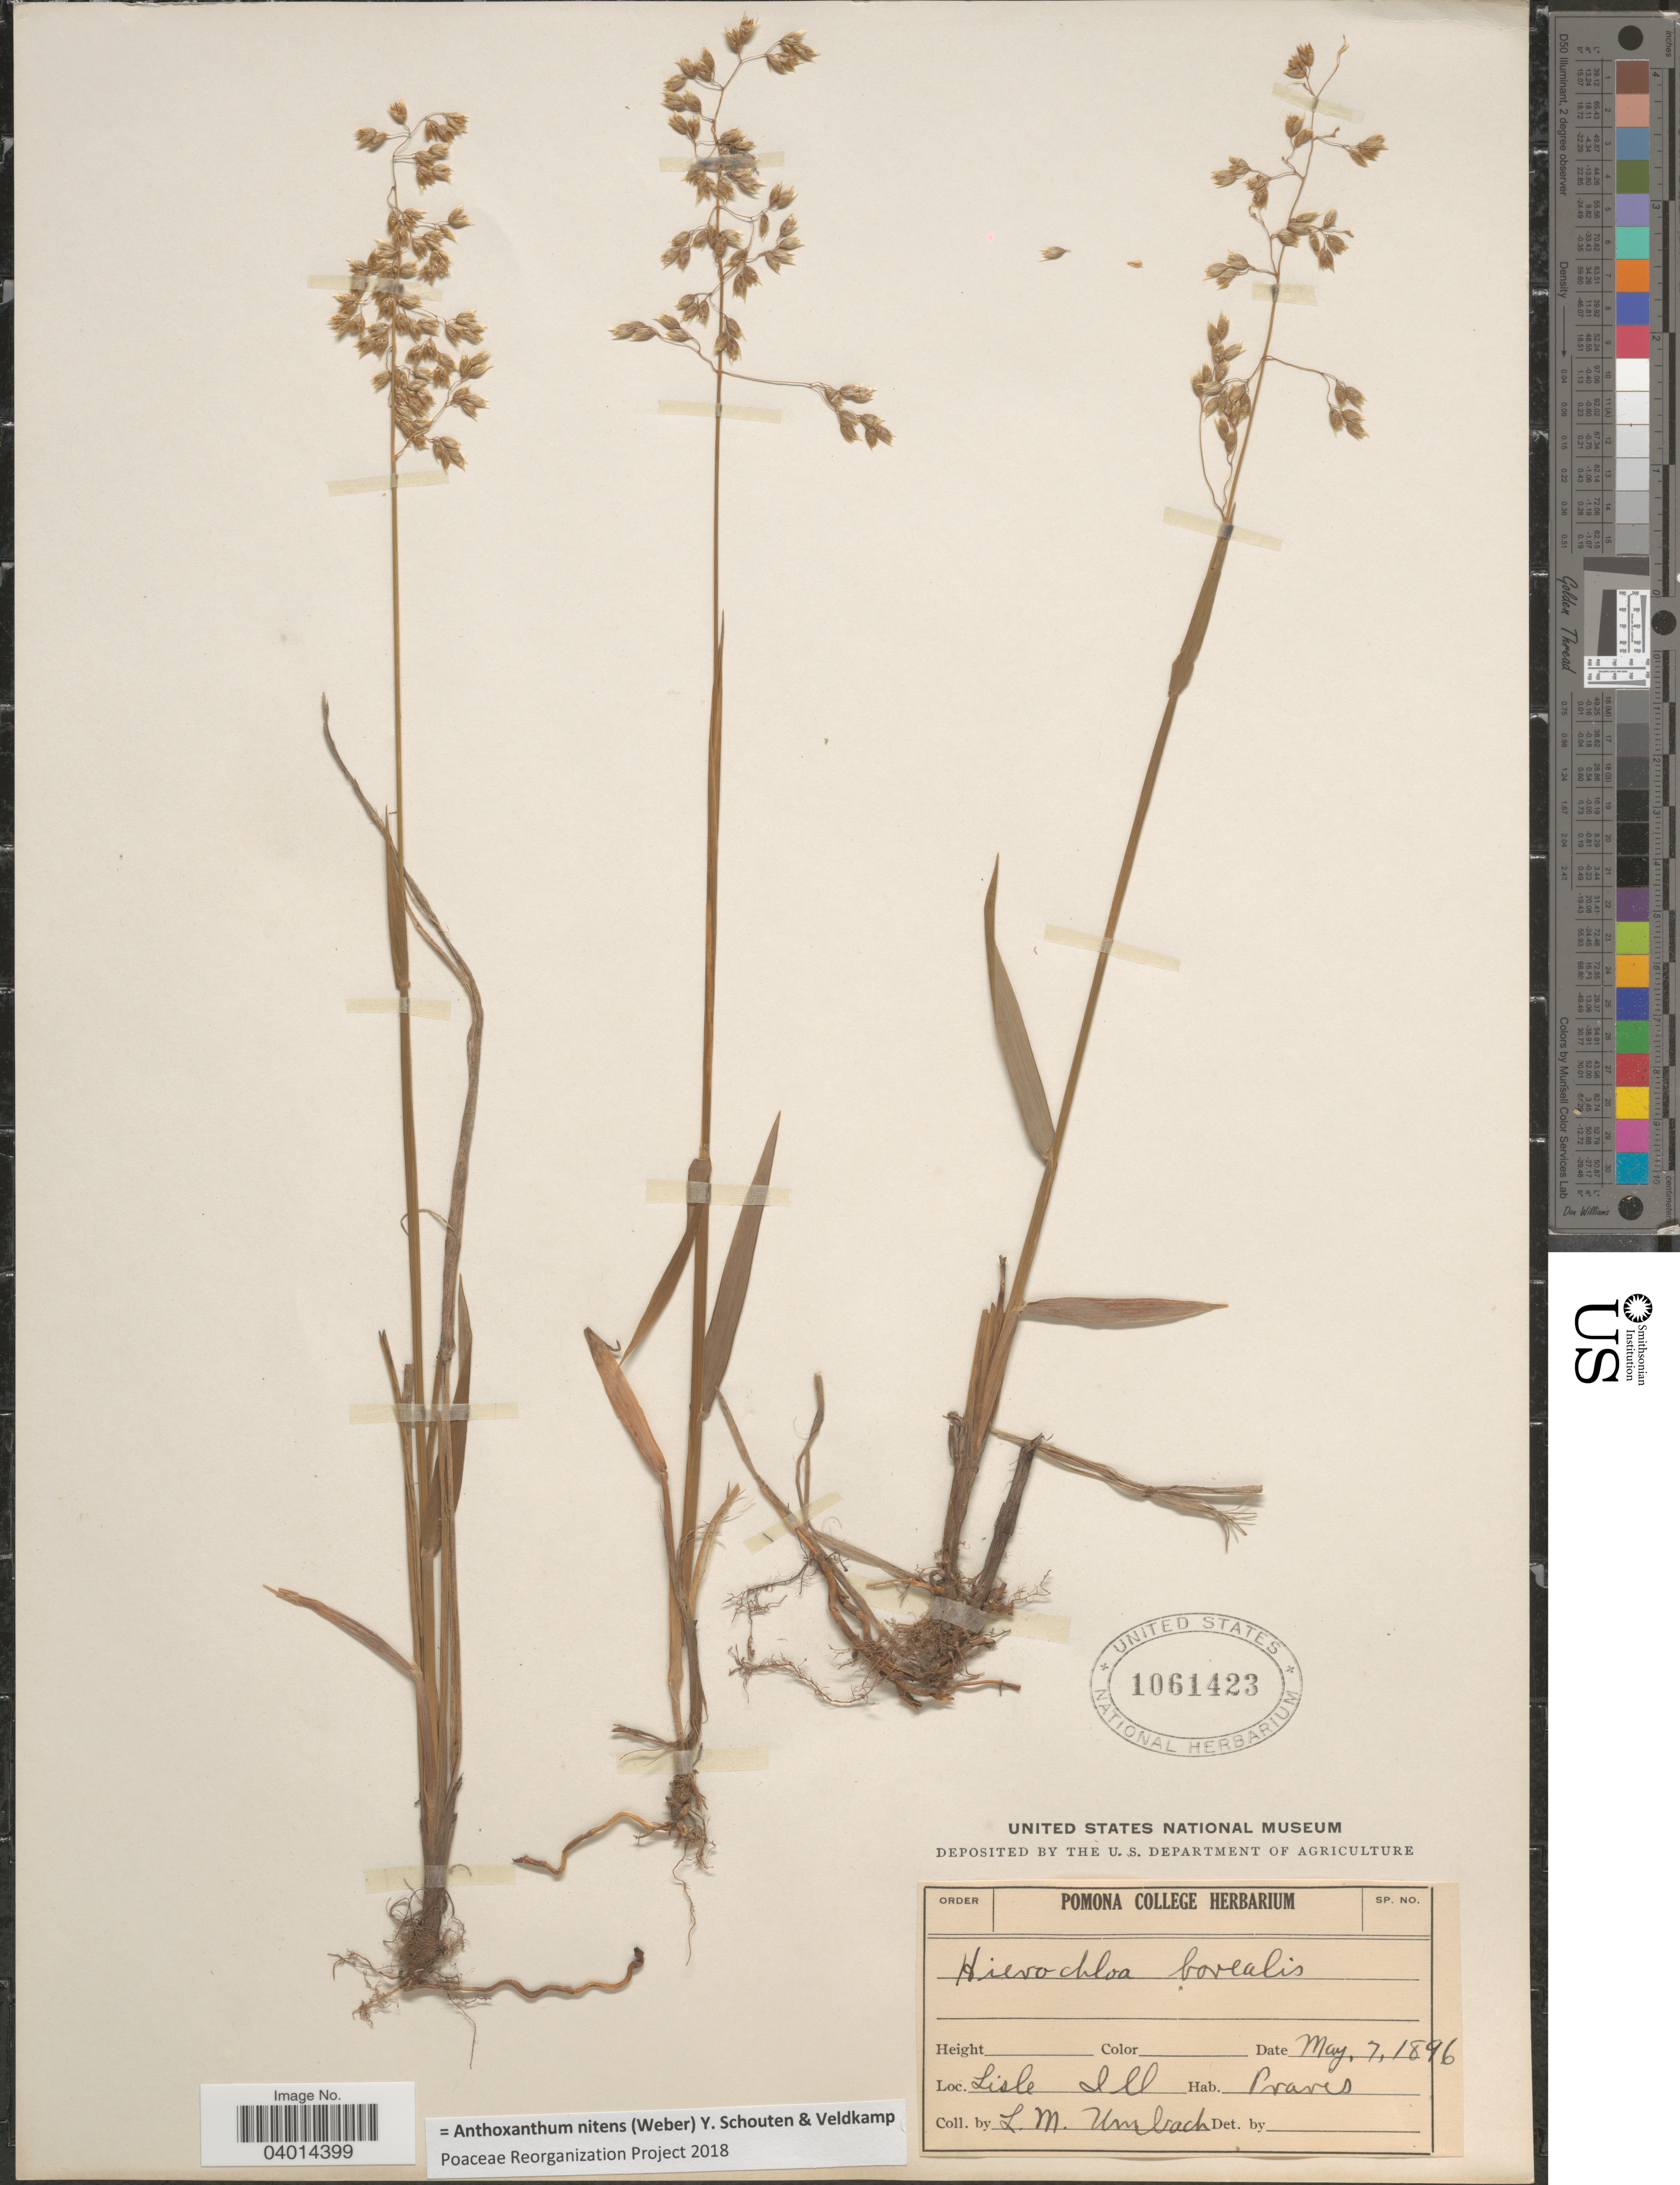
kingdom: Plantae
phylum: Tracheophyta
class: Liliopsida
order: Poales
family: Poaceae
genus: Anthoxanthum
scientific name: Anthoxanthum nitens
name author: (G.H. Weber) R.T.A. Schouten & Veldkamp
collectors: L. M. Umbach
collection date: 1896-05-07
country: United States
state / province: Illinois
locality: Lisle.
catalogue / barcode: US 1061423